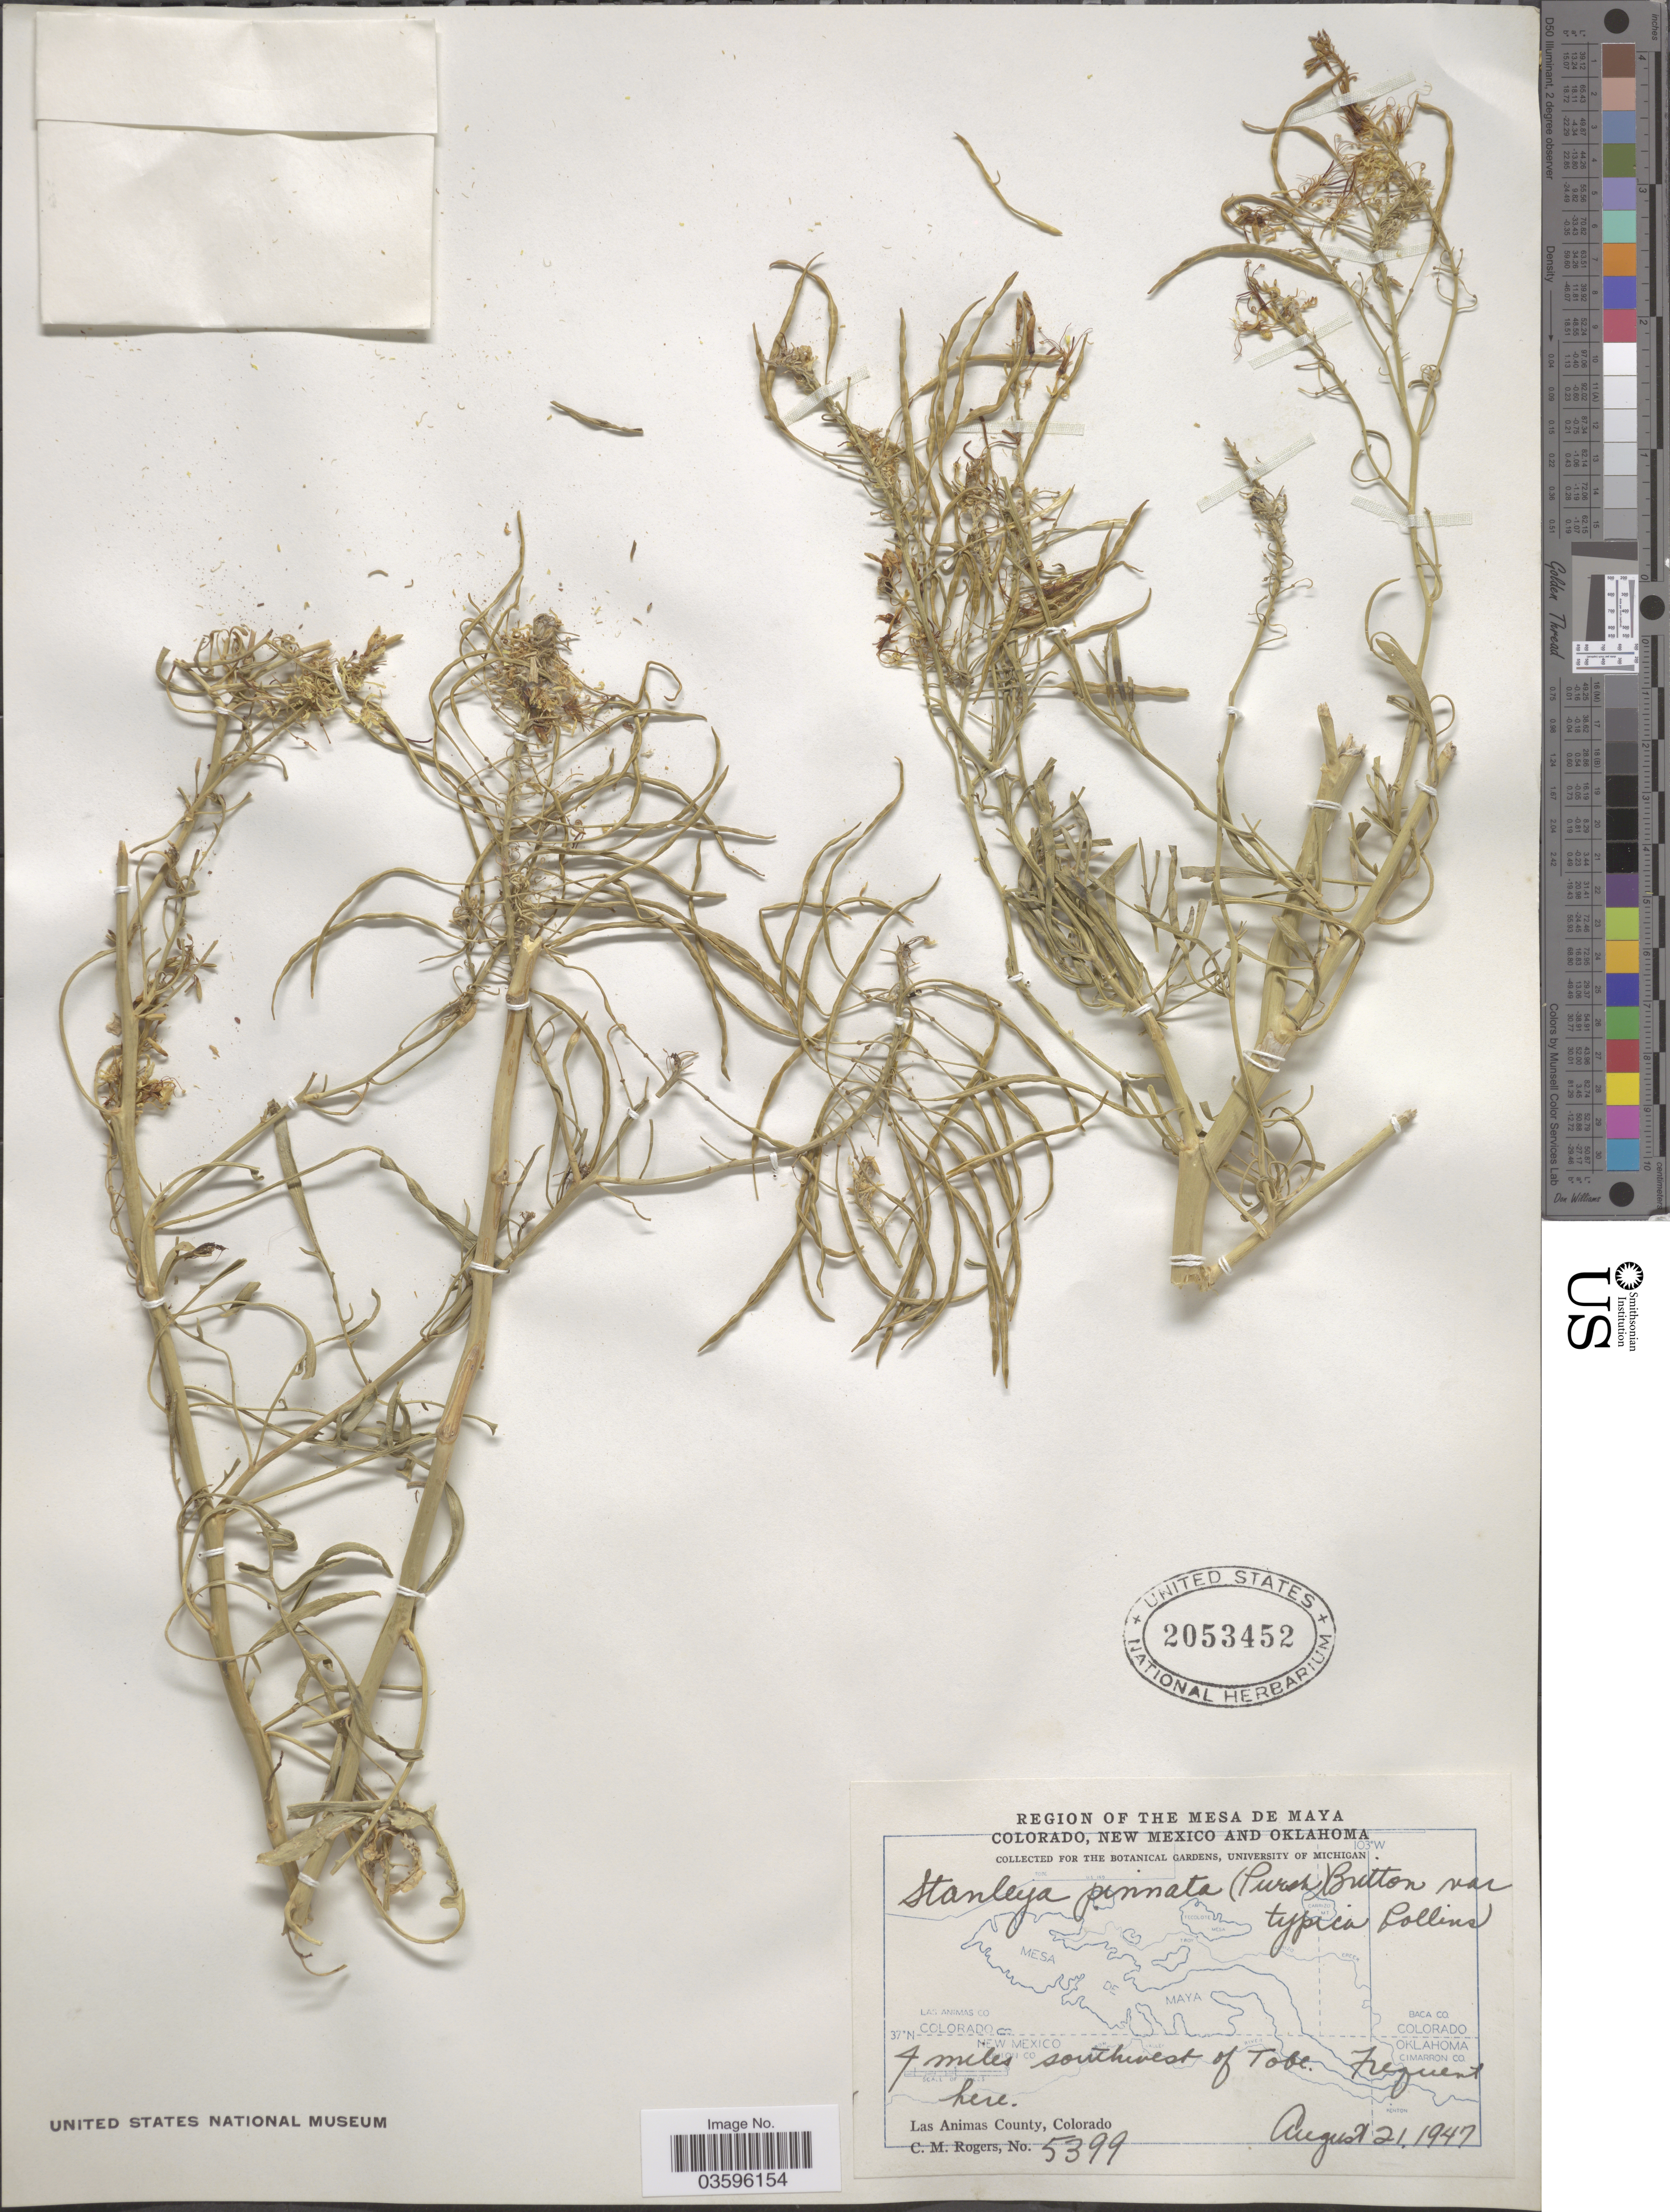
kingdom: Plantae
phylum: Tracheophyta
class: Magnoliopsida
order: Brassicales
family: Brassicaceae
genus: Stanleya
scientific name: Stanleya pinnata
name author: (Pursh) Britton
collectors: C. M. Rogers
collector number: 5399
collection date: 1947-08-21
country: United States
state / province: Colorado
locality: Region of the Mesa de Maya. 4 miles southwest of Tobe. Las Animas County.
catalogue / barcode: US 2053452